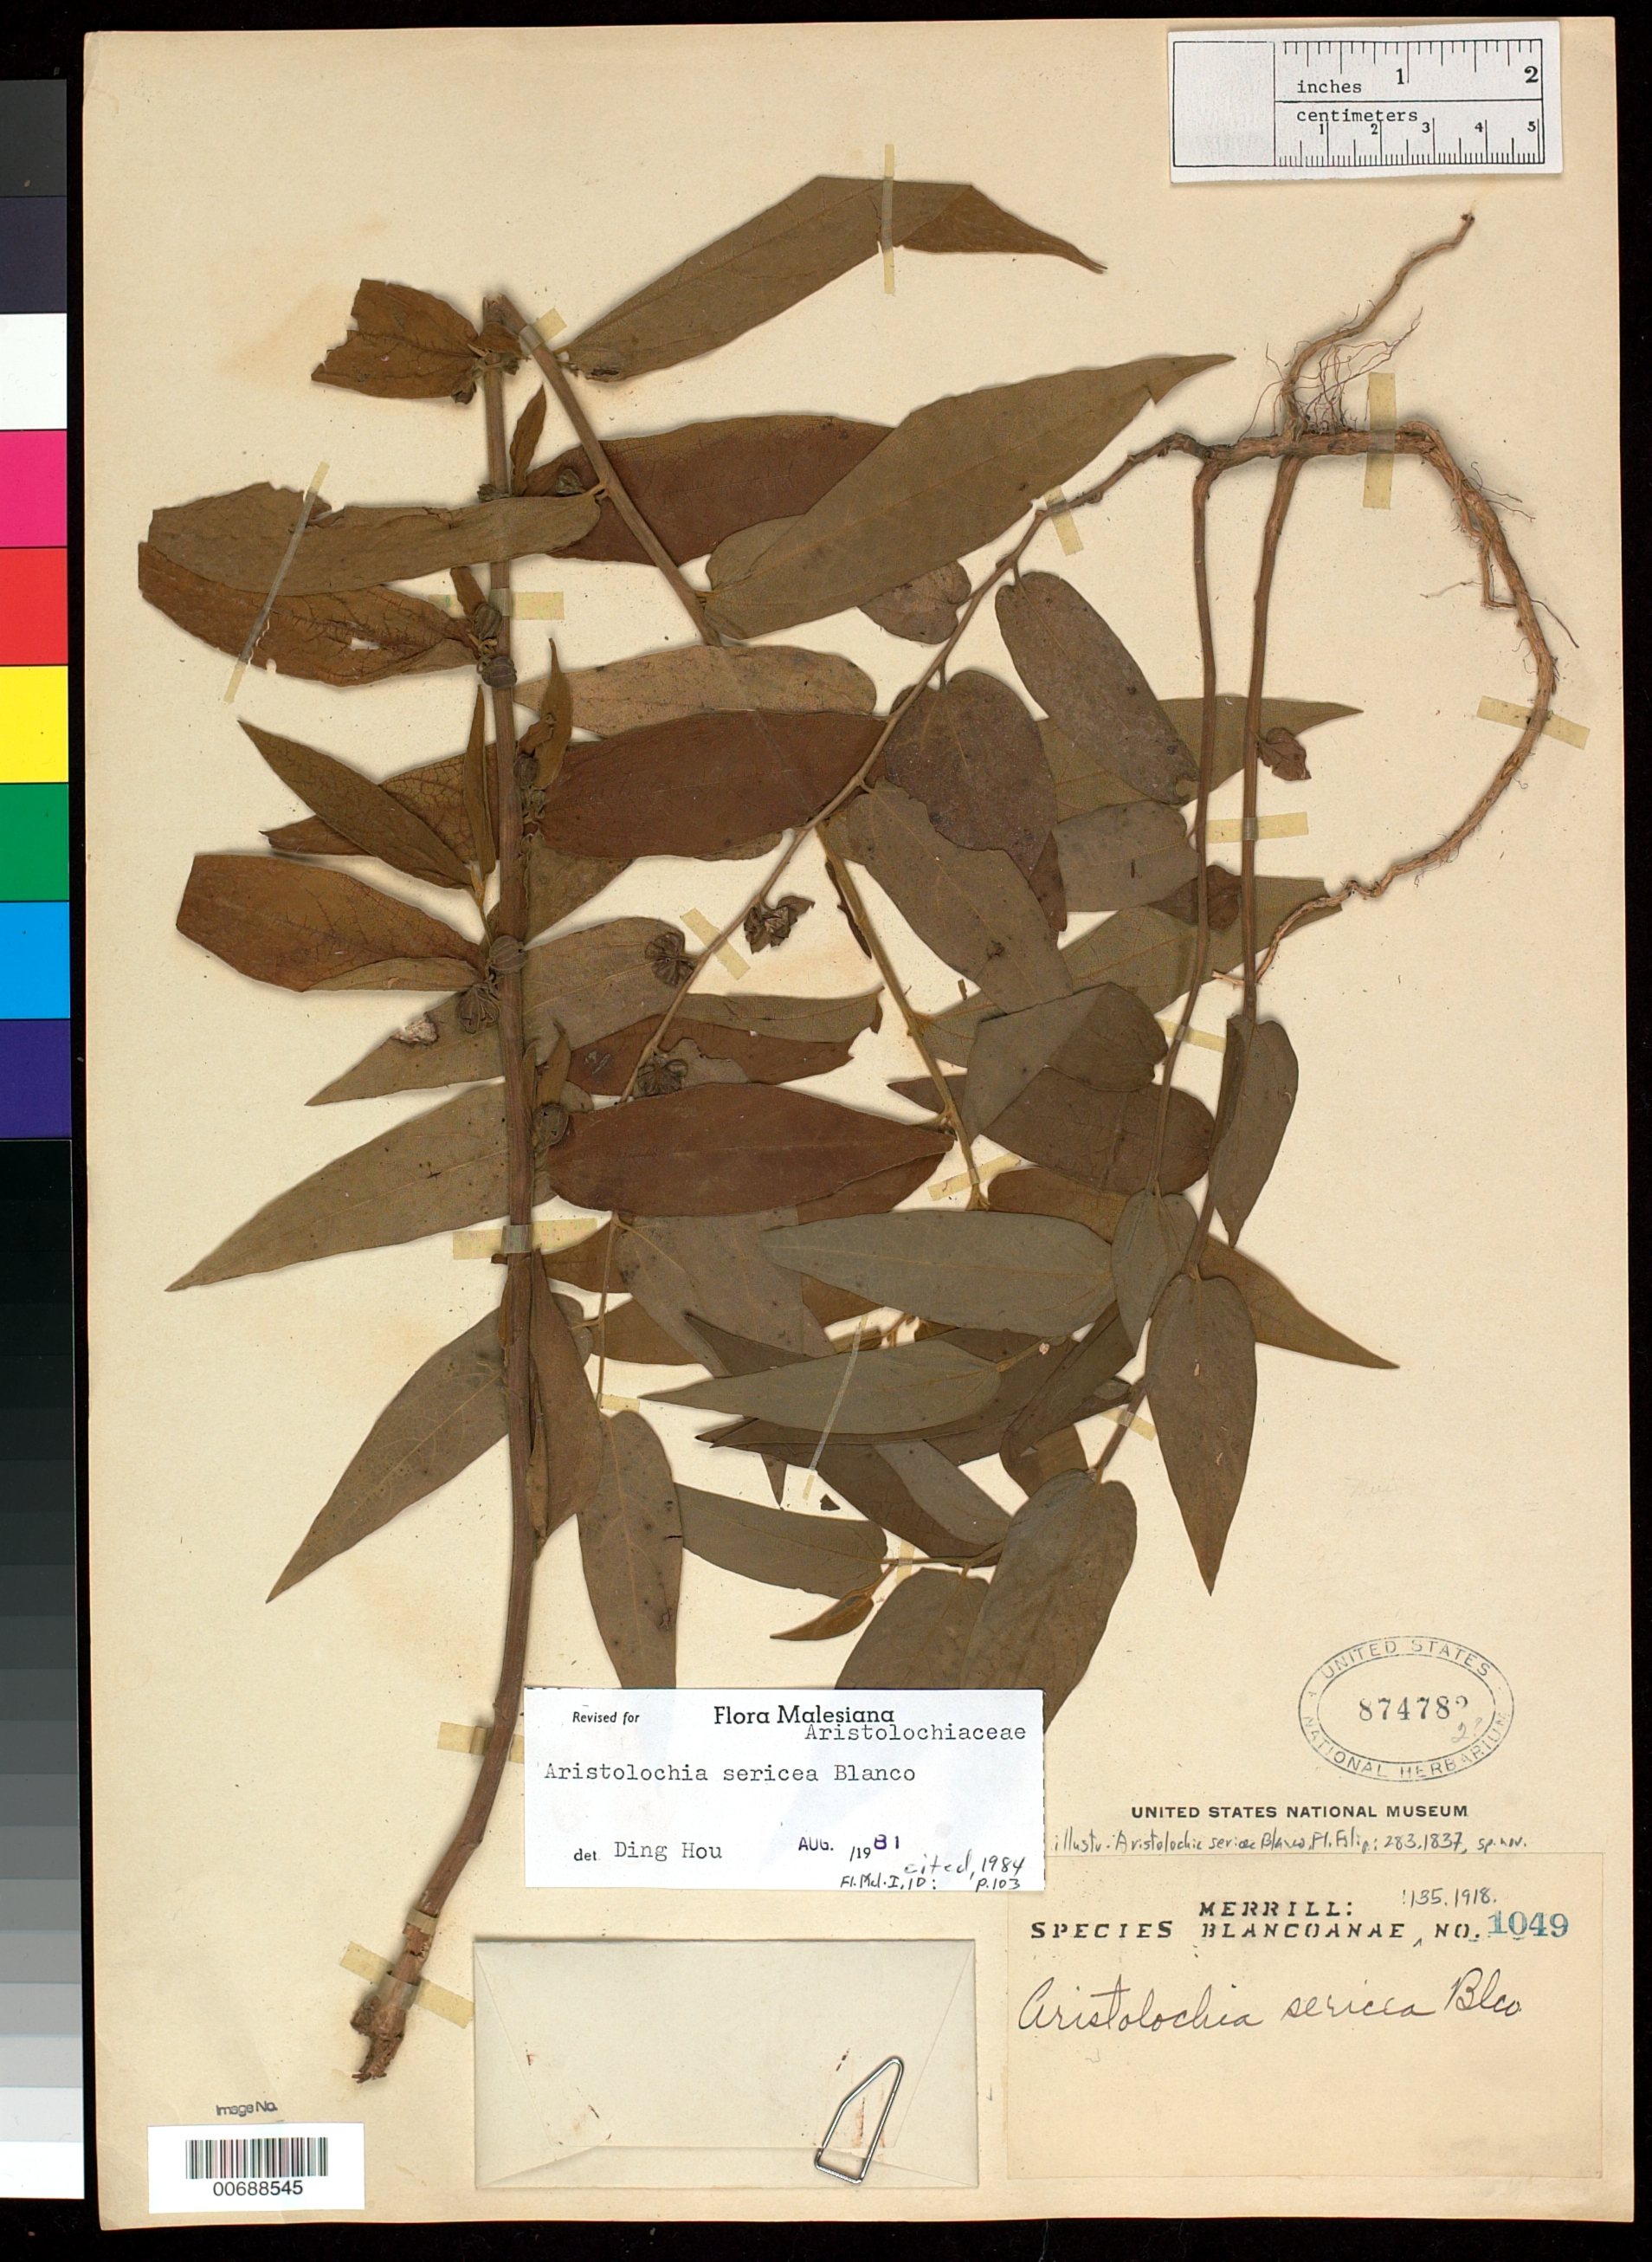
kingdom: Plantae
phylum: Tracheophyta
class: Magnoliopsida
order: Piperales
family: Aristolochiaceae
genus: Aristolochia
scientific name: Aristolochia sericea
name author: Blanco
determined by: Ding Hou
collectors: E. D. Merrill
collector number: Sp. Blancoan. 1049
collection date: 1916-12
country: Philippines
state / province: Ilocos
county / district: La Union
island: Luzon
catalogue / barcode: US 874782